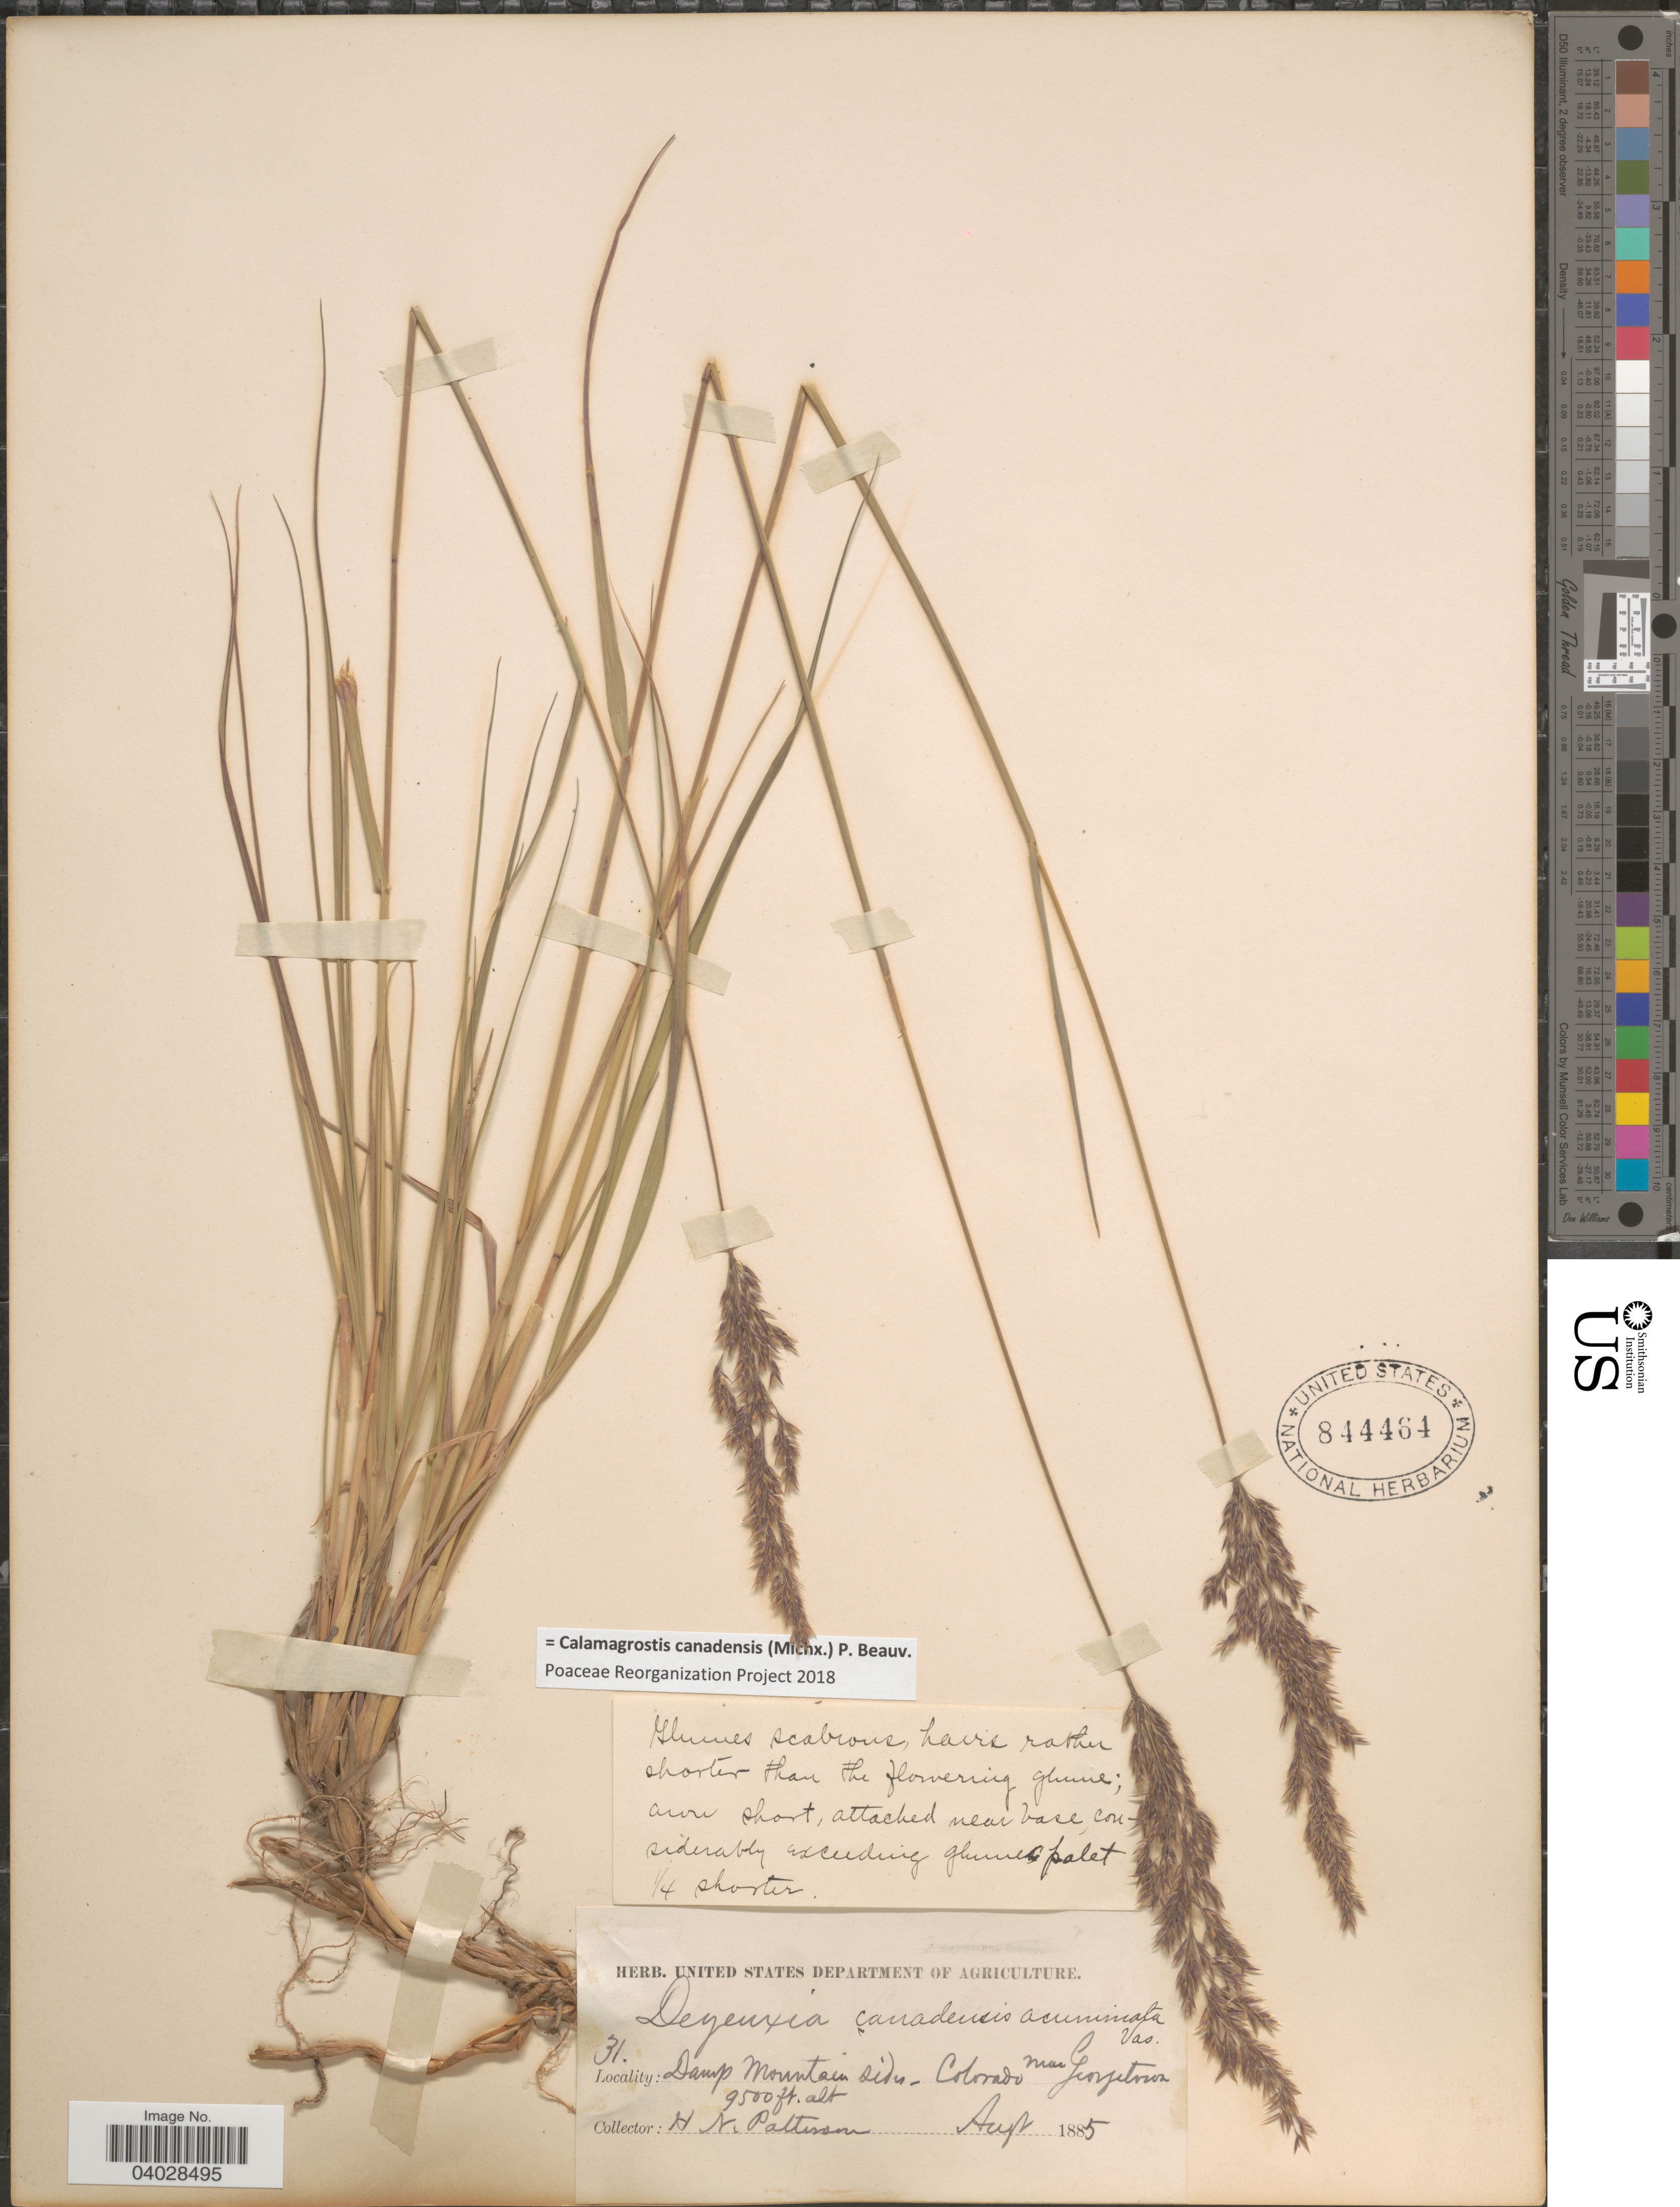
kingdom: Plantae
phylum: Tracheophyta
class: Liliopsida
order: Poales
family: Poaceae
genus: Calamagrostis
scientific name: Calamagrostis canadensis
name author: (Michx.) P. Beauv.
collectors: H. N. Patterson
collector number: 31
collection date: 1885-08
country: United States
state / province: Colorado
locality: Damp Mountain side. Colorado near Georgetown.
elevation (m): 2896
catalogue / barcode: US 844464